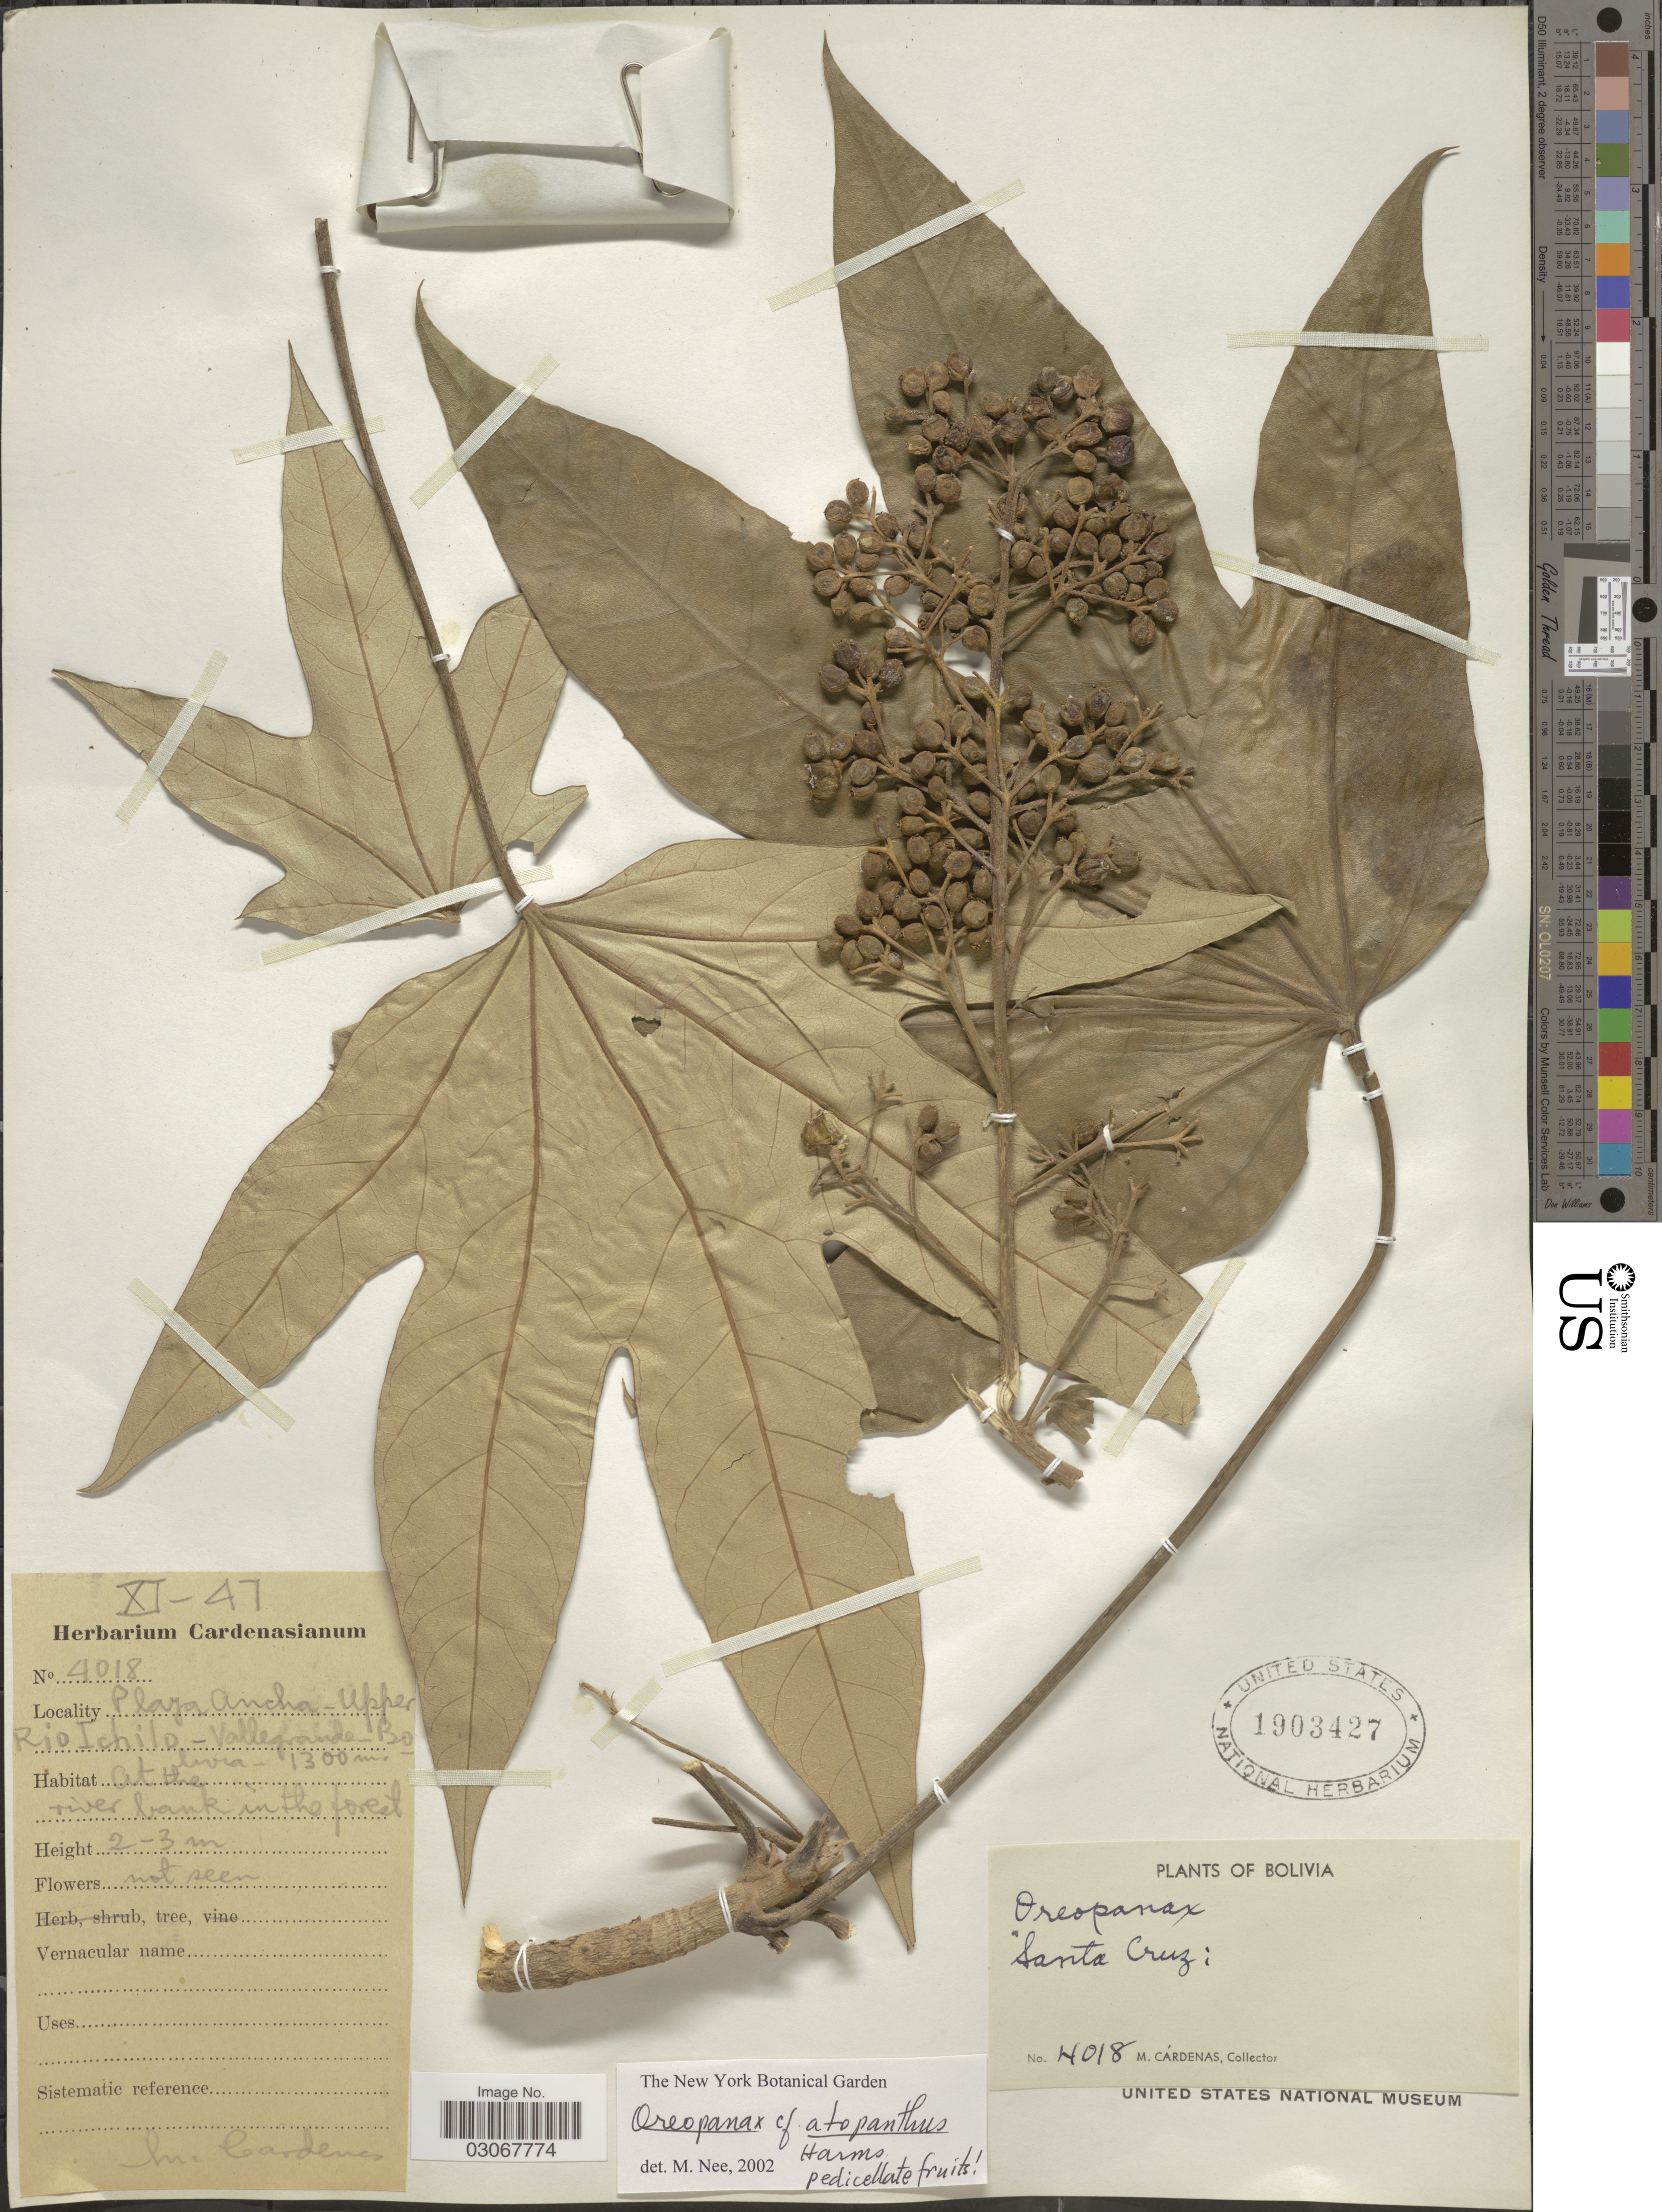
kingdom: Plantae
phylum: Tracheophyta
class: Magnoliopsida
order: Apiales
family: Araliaceae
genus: Oreopanax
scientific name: Oreopanax atopanthus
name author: Harms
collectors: M. Cárdenas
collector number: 4018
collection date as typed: Transcribed d/m/y: /11/47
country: Bolivia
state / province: Santa Cruz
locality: Playa Ancha-Upper Rio Ichilo-Vallegrande.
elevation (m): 1300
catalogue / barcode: US 1903427